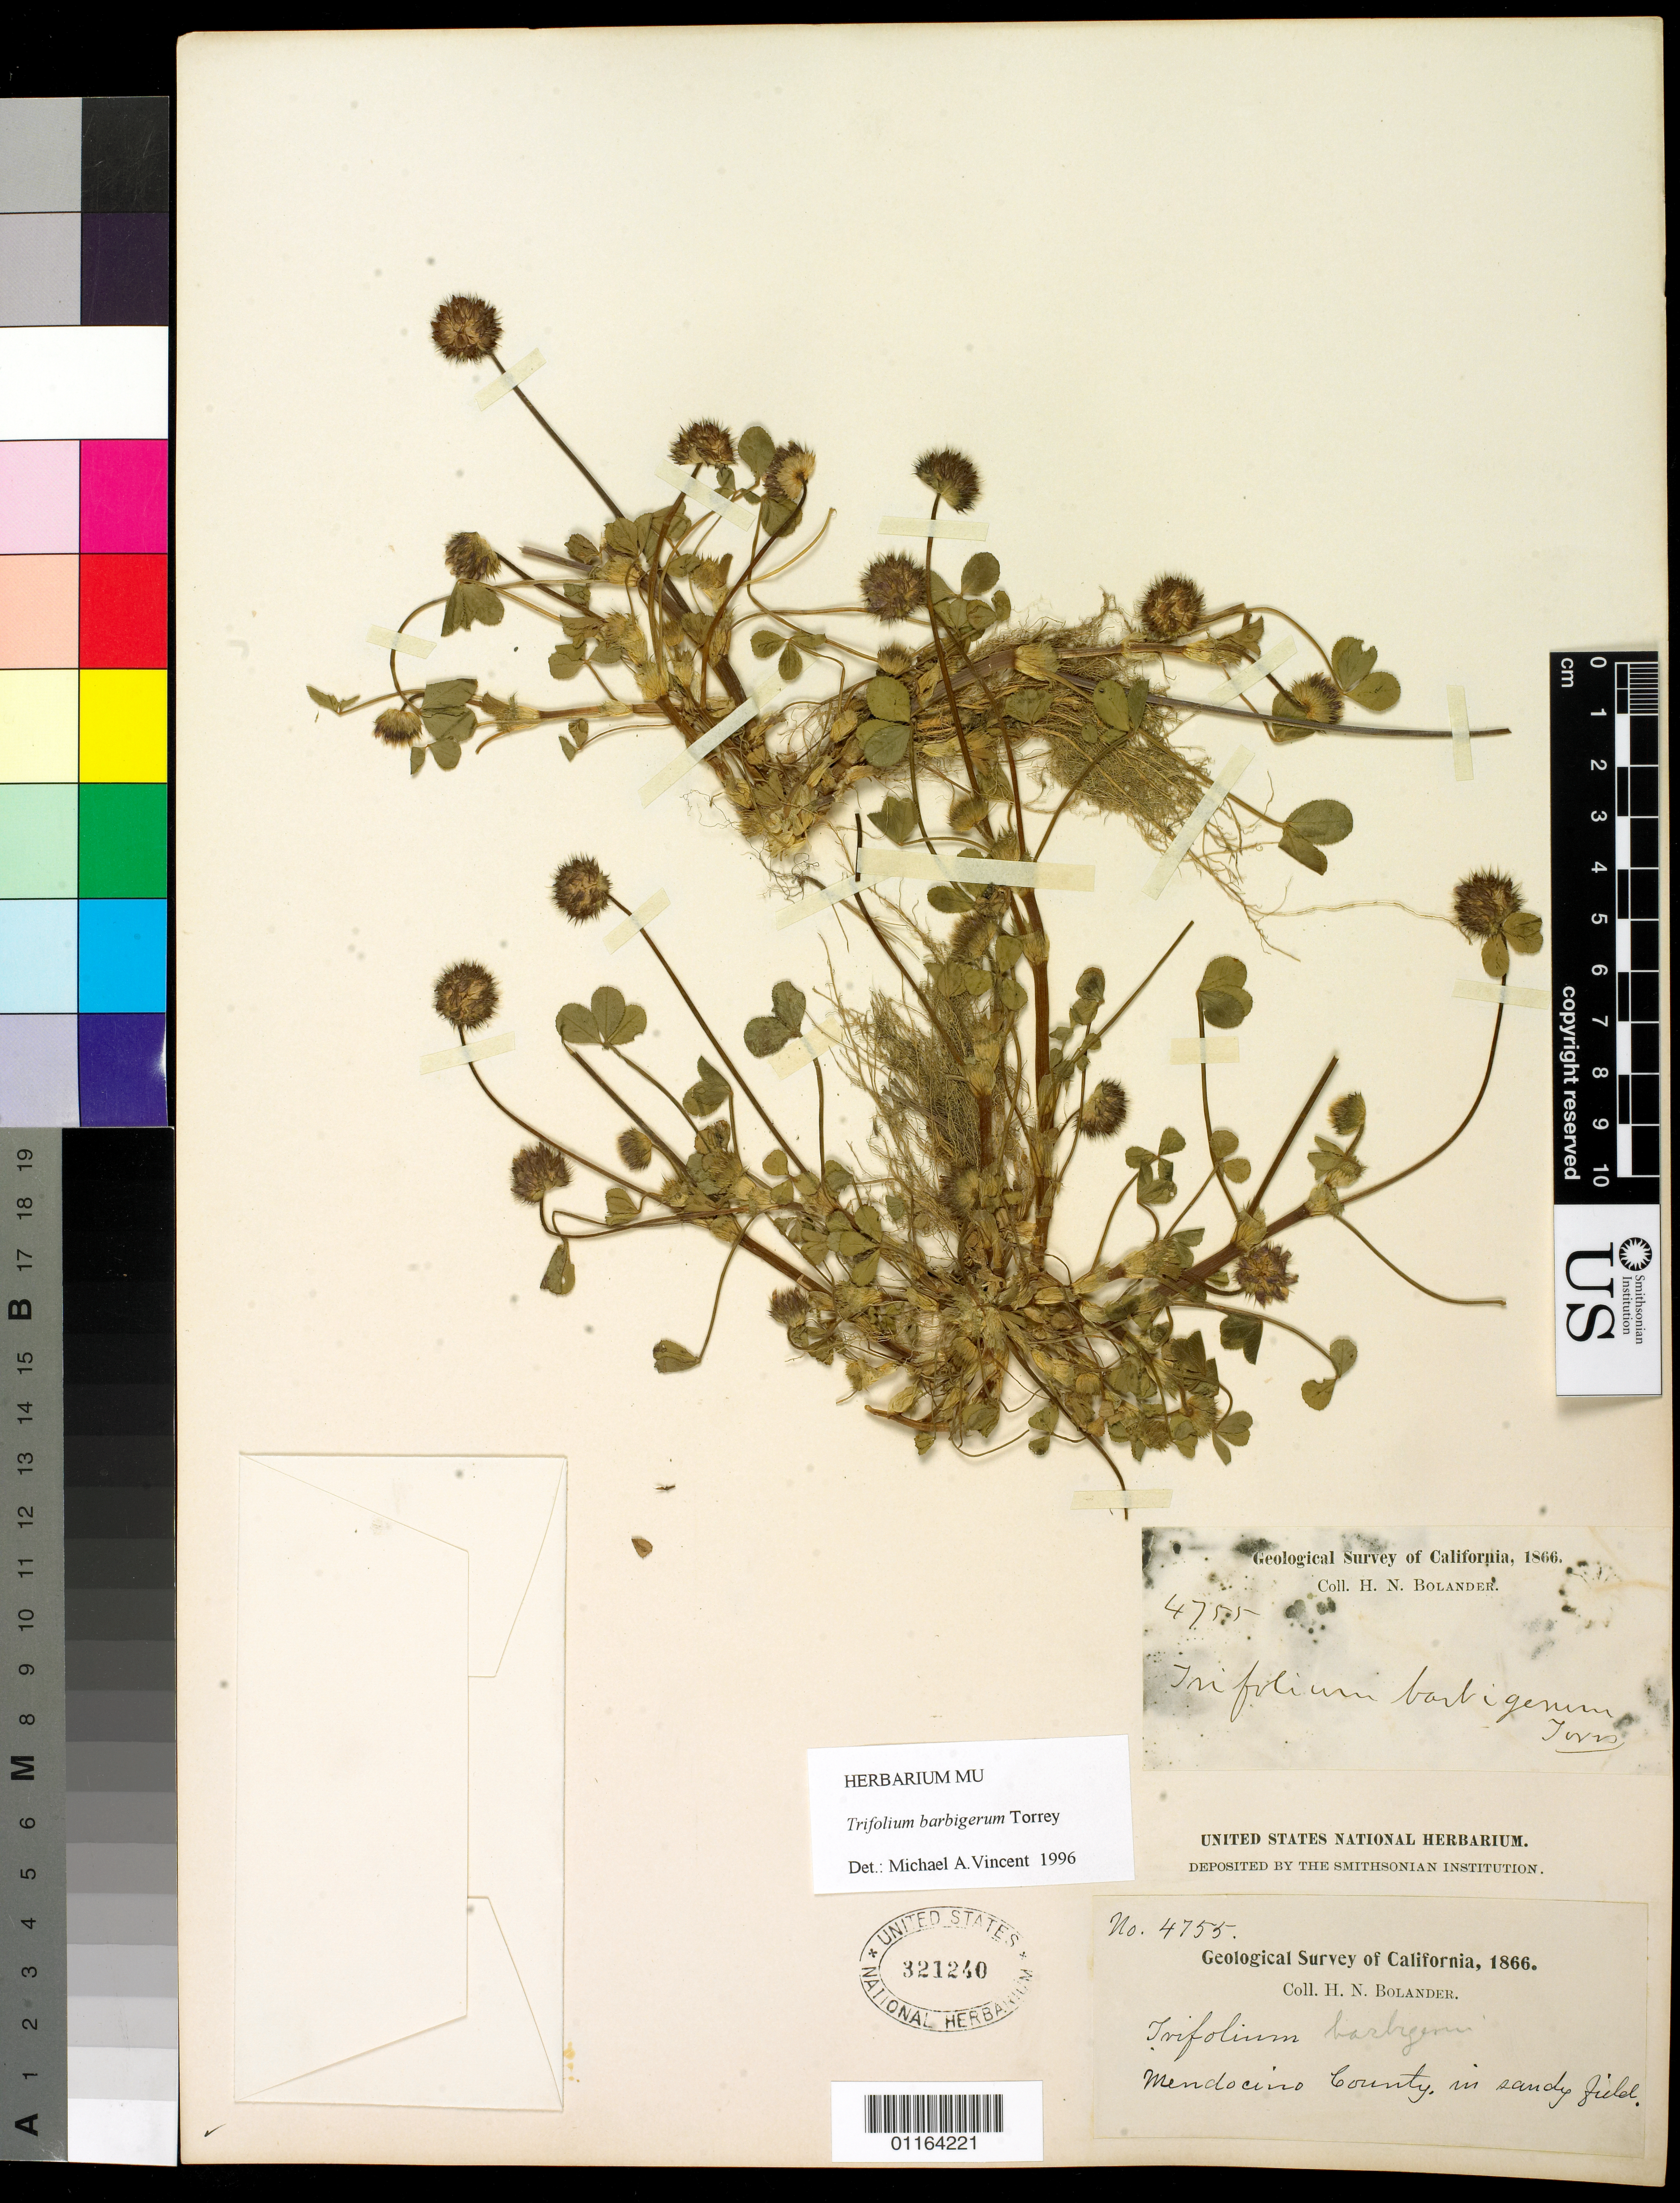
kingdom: Plantae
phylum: Tracheophyta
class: Magnoliopsida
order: Fabales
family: Fabaceae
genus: Trifolium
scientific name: Trifolium barbigerum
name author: Torr.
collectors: H. Bolander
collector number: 4755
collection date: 1866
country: United States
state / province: California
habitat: In sandy field.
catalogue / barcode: US 321240